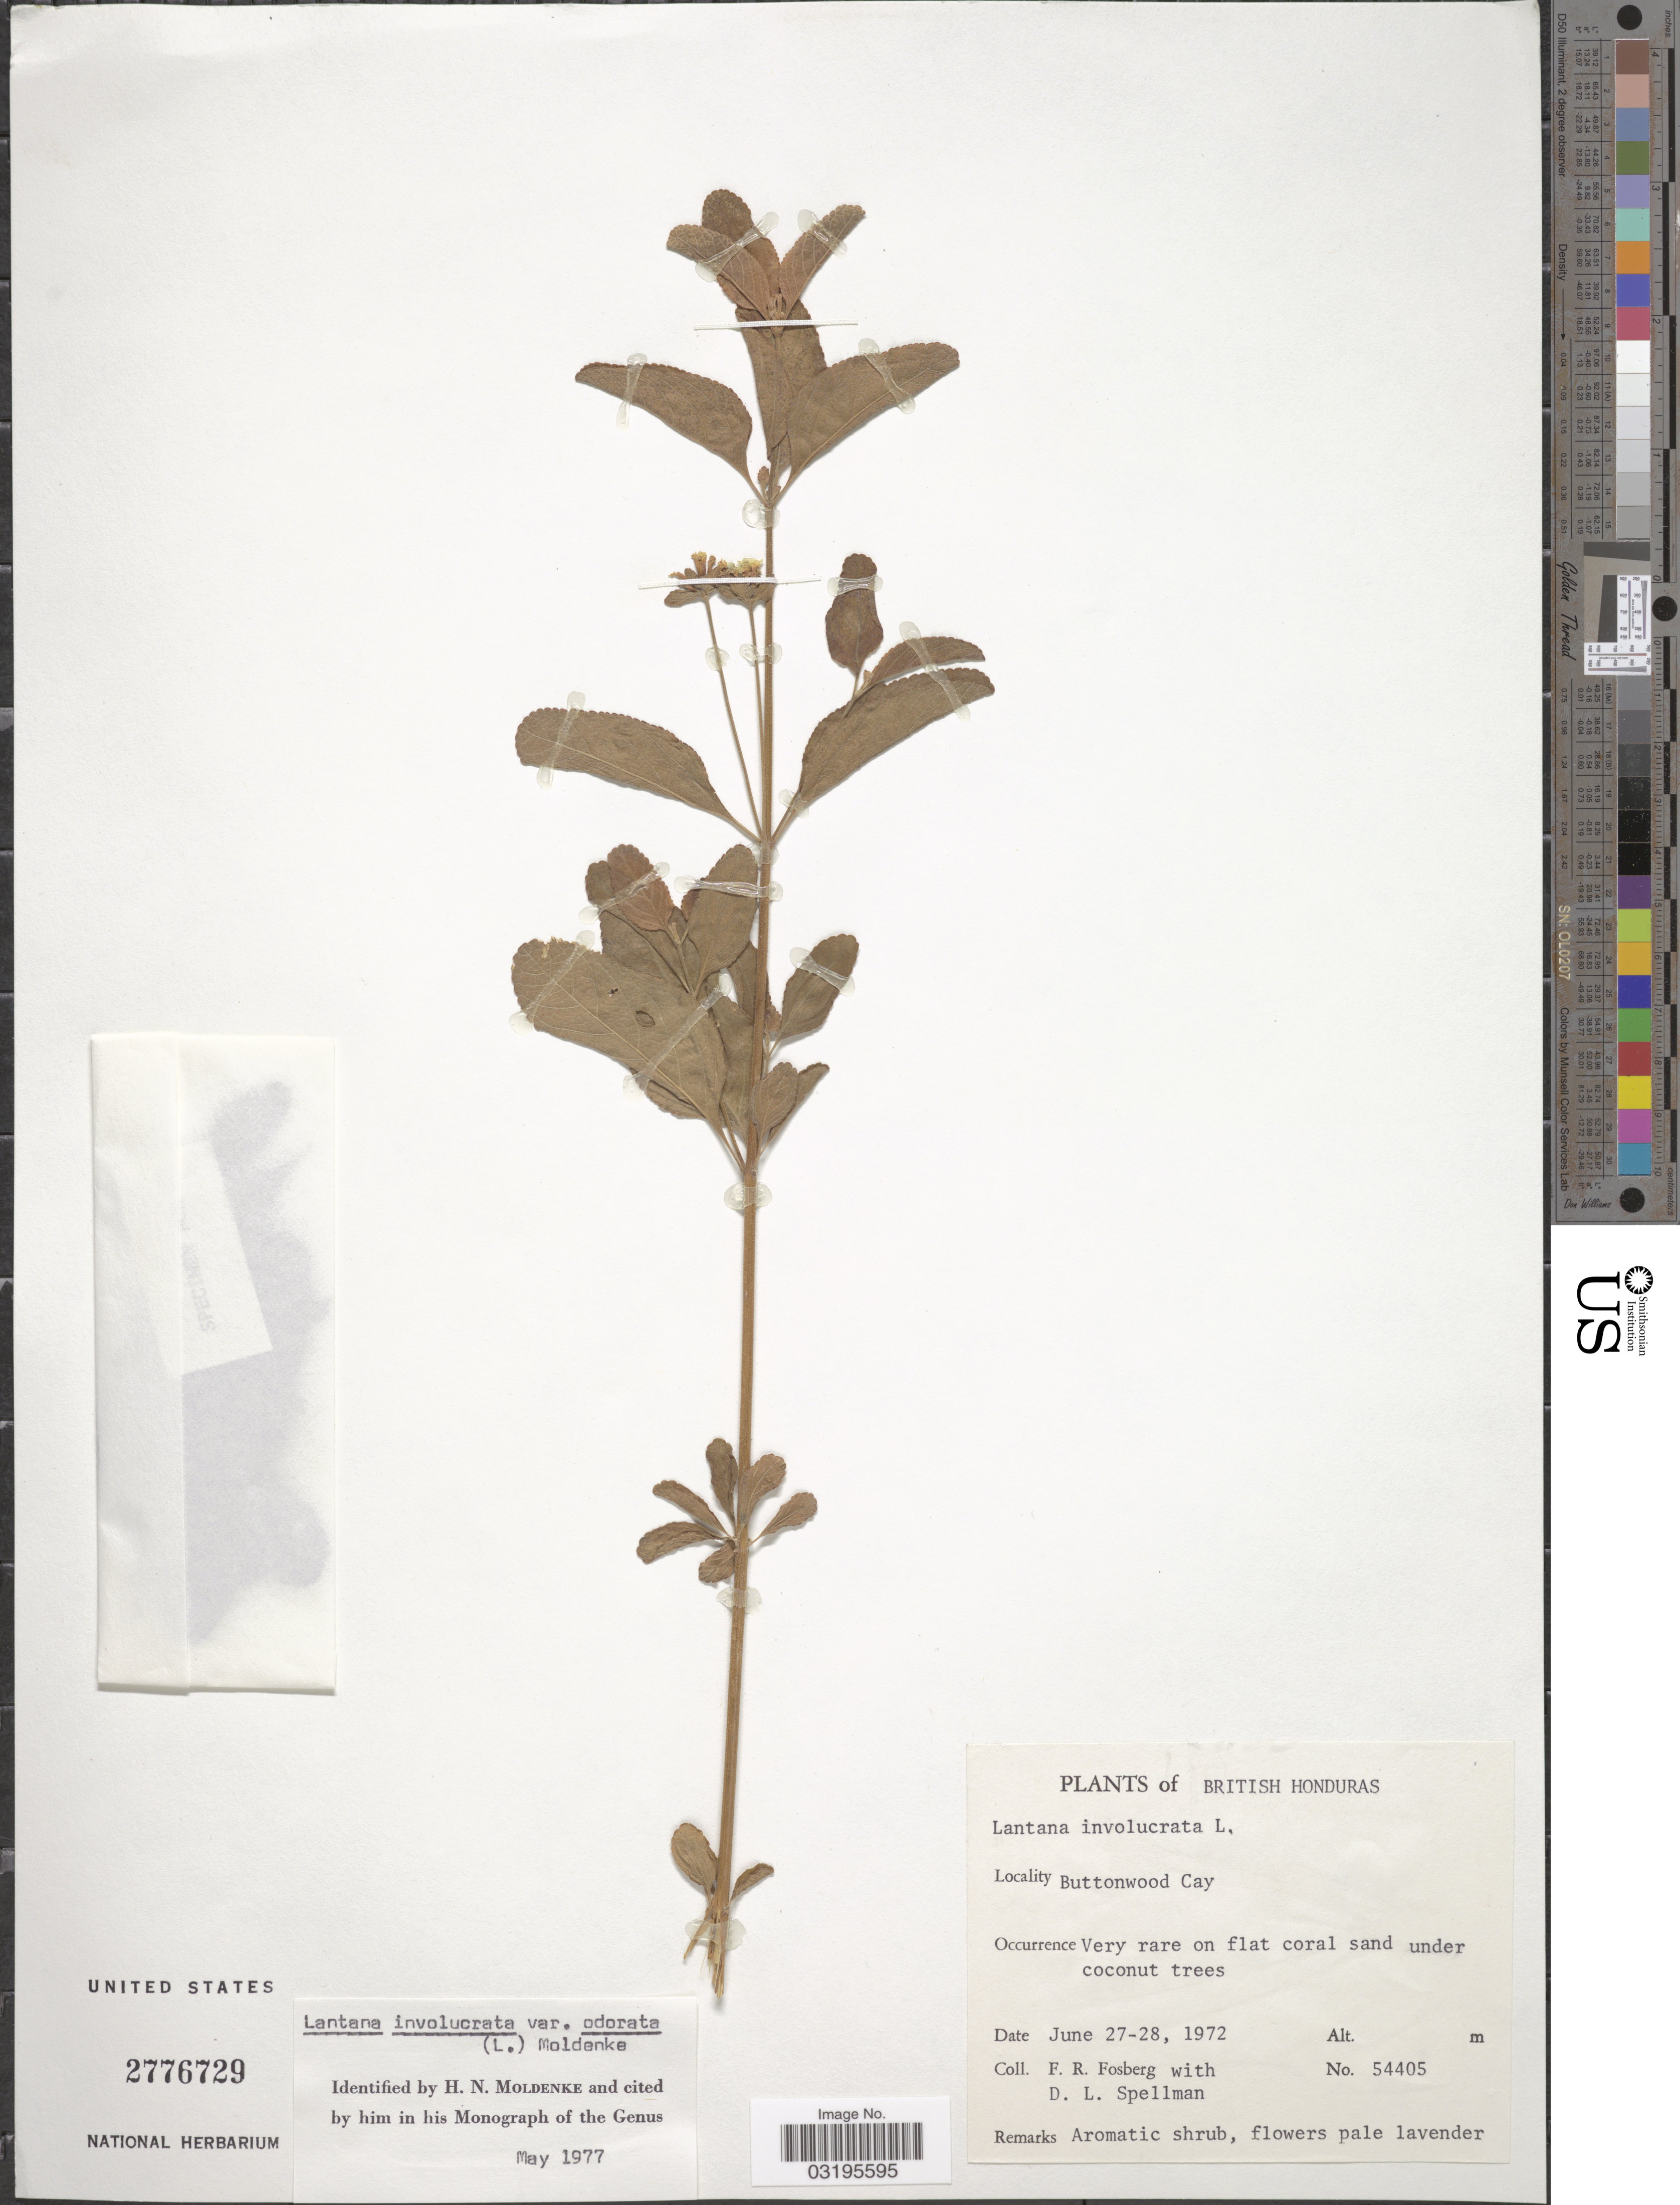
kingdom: Plantae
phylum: Tracheophyta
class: Magnoliopsida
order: Lamiales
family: Verbenaceae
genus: Lantana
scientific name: Lantana involucrata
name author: L.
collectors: F. R. Fosberg & D. L. Spellman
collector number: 54405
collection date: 1972-06-27/1972-06-28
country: Belize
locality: British Honduras. Buttonwood Cay.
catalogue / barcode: US 2776729